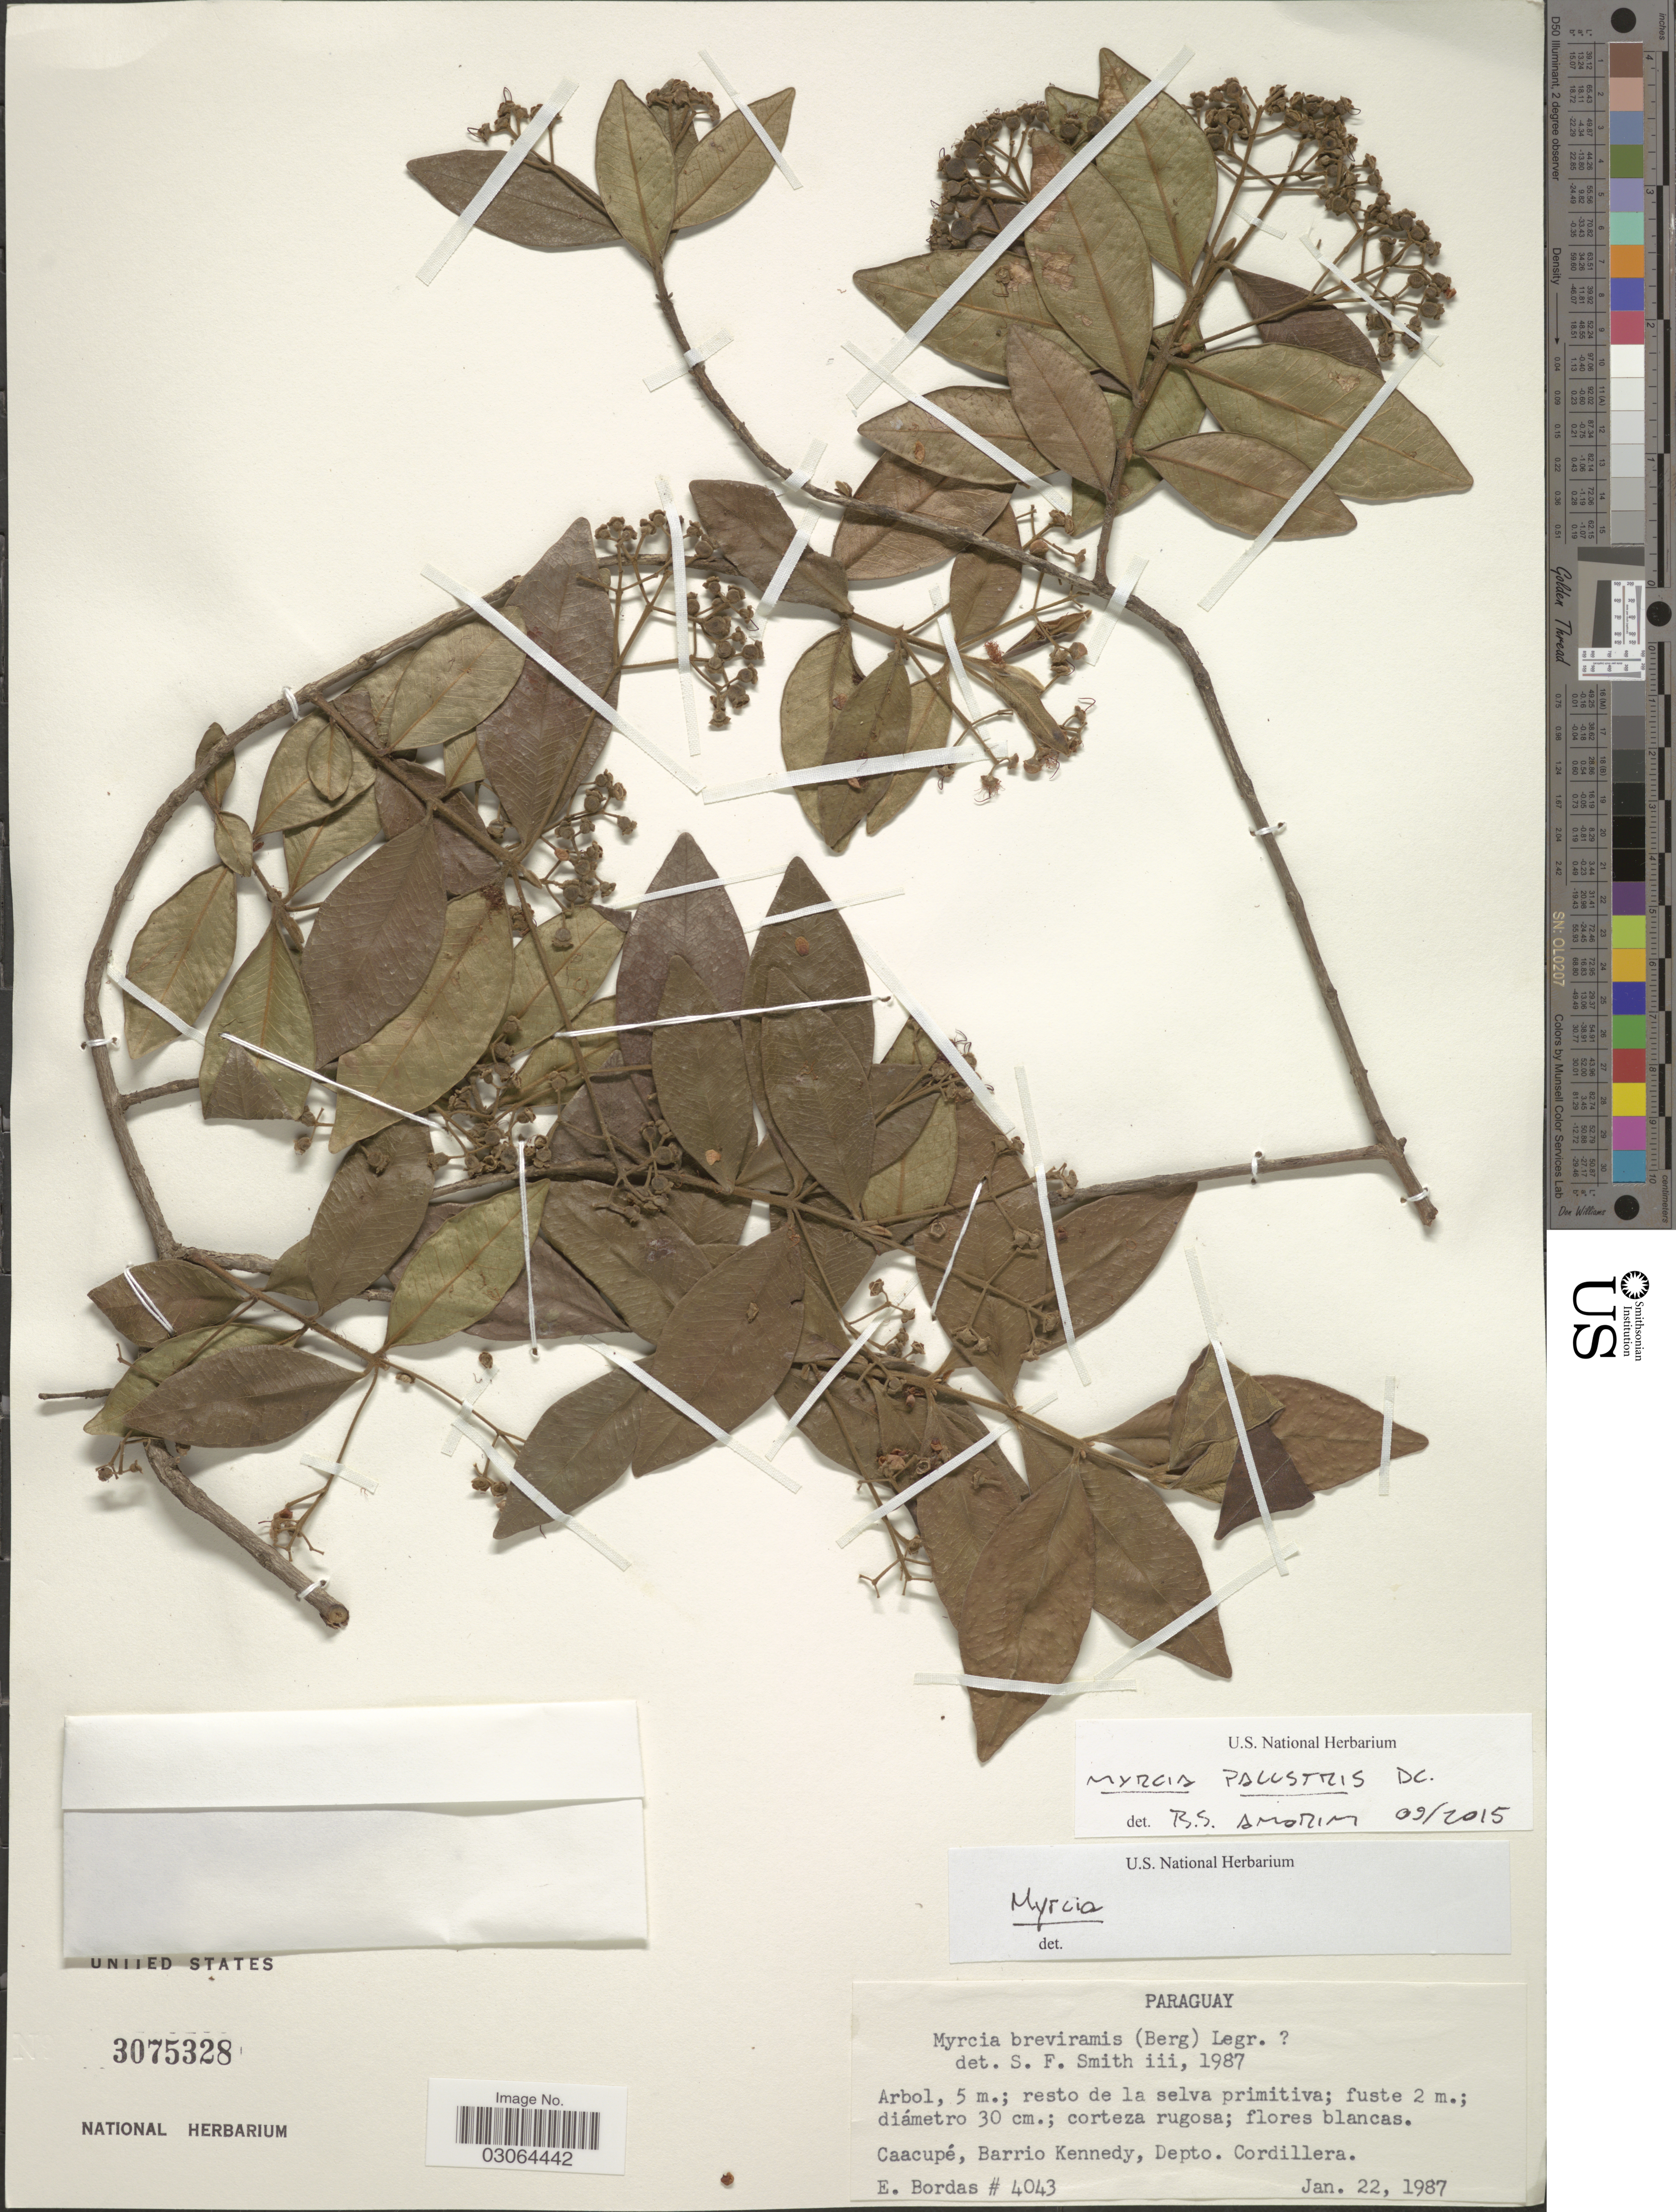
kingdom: Plantae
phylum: Tracheophyta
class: Magnoliopsida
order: Myrtales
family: Myrtaceae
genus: Myrcia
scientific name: Myrcia palustris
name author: DC.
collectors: E. Bordas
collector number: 4043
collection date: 1987-01-22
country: Paraguay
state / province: Cordillera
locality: Caacupé, Barrio Kennedy, Depto. Cordillera.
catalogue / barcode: US 3075328